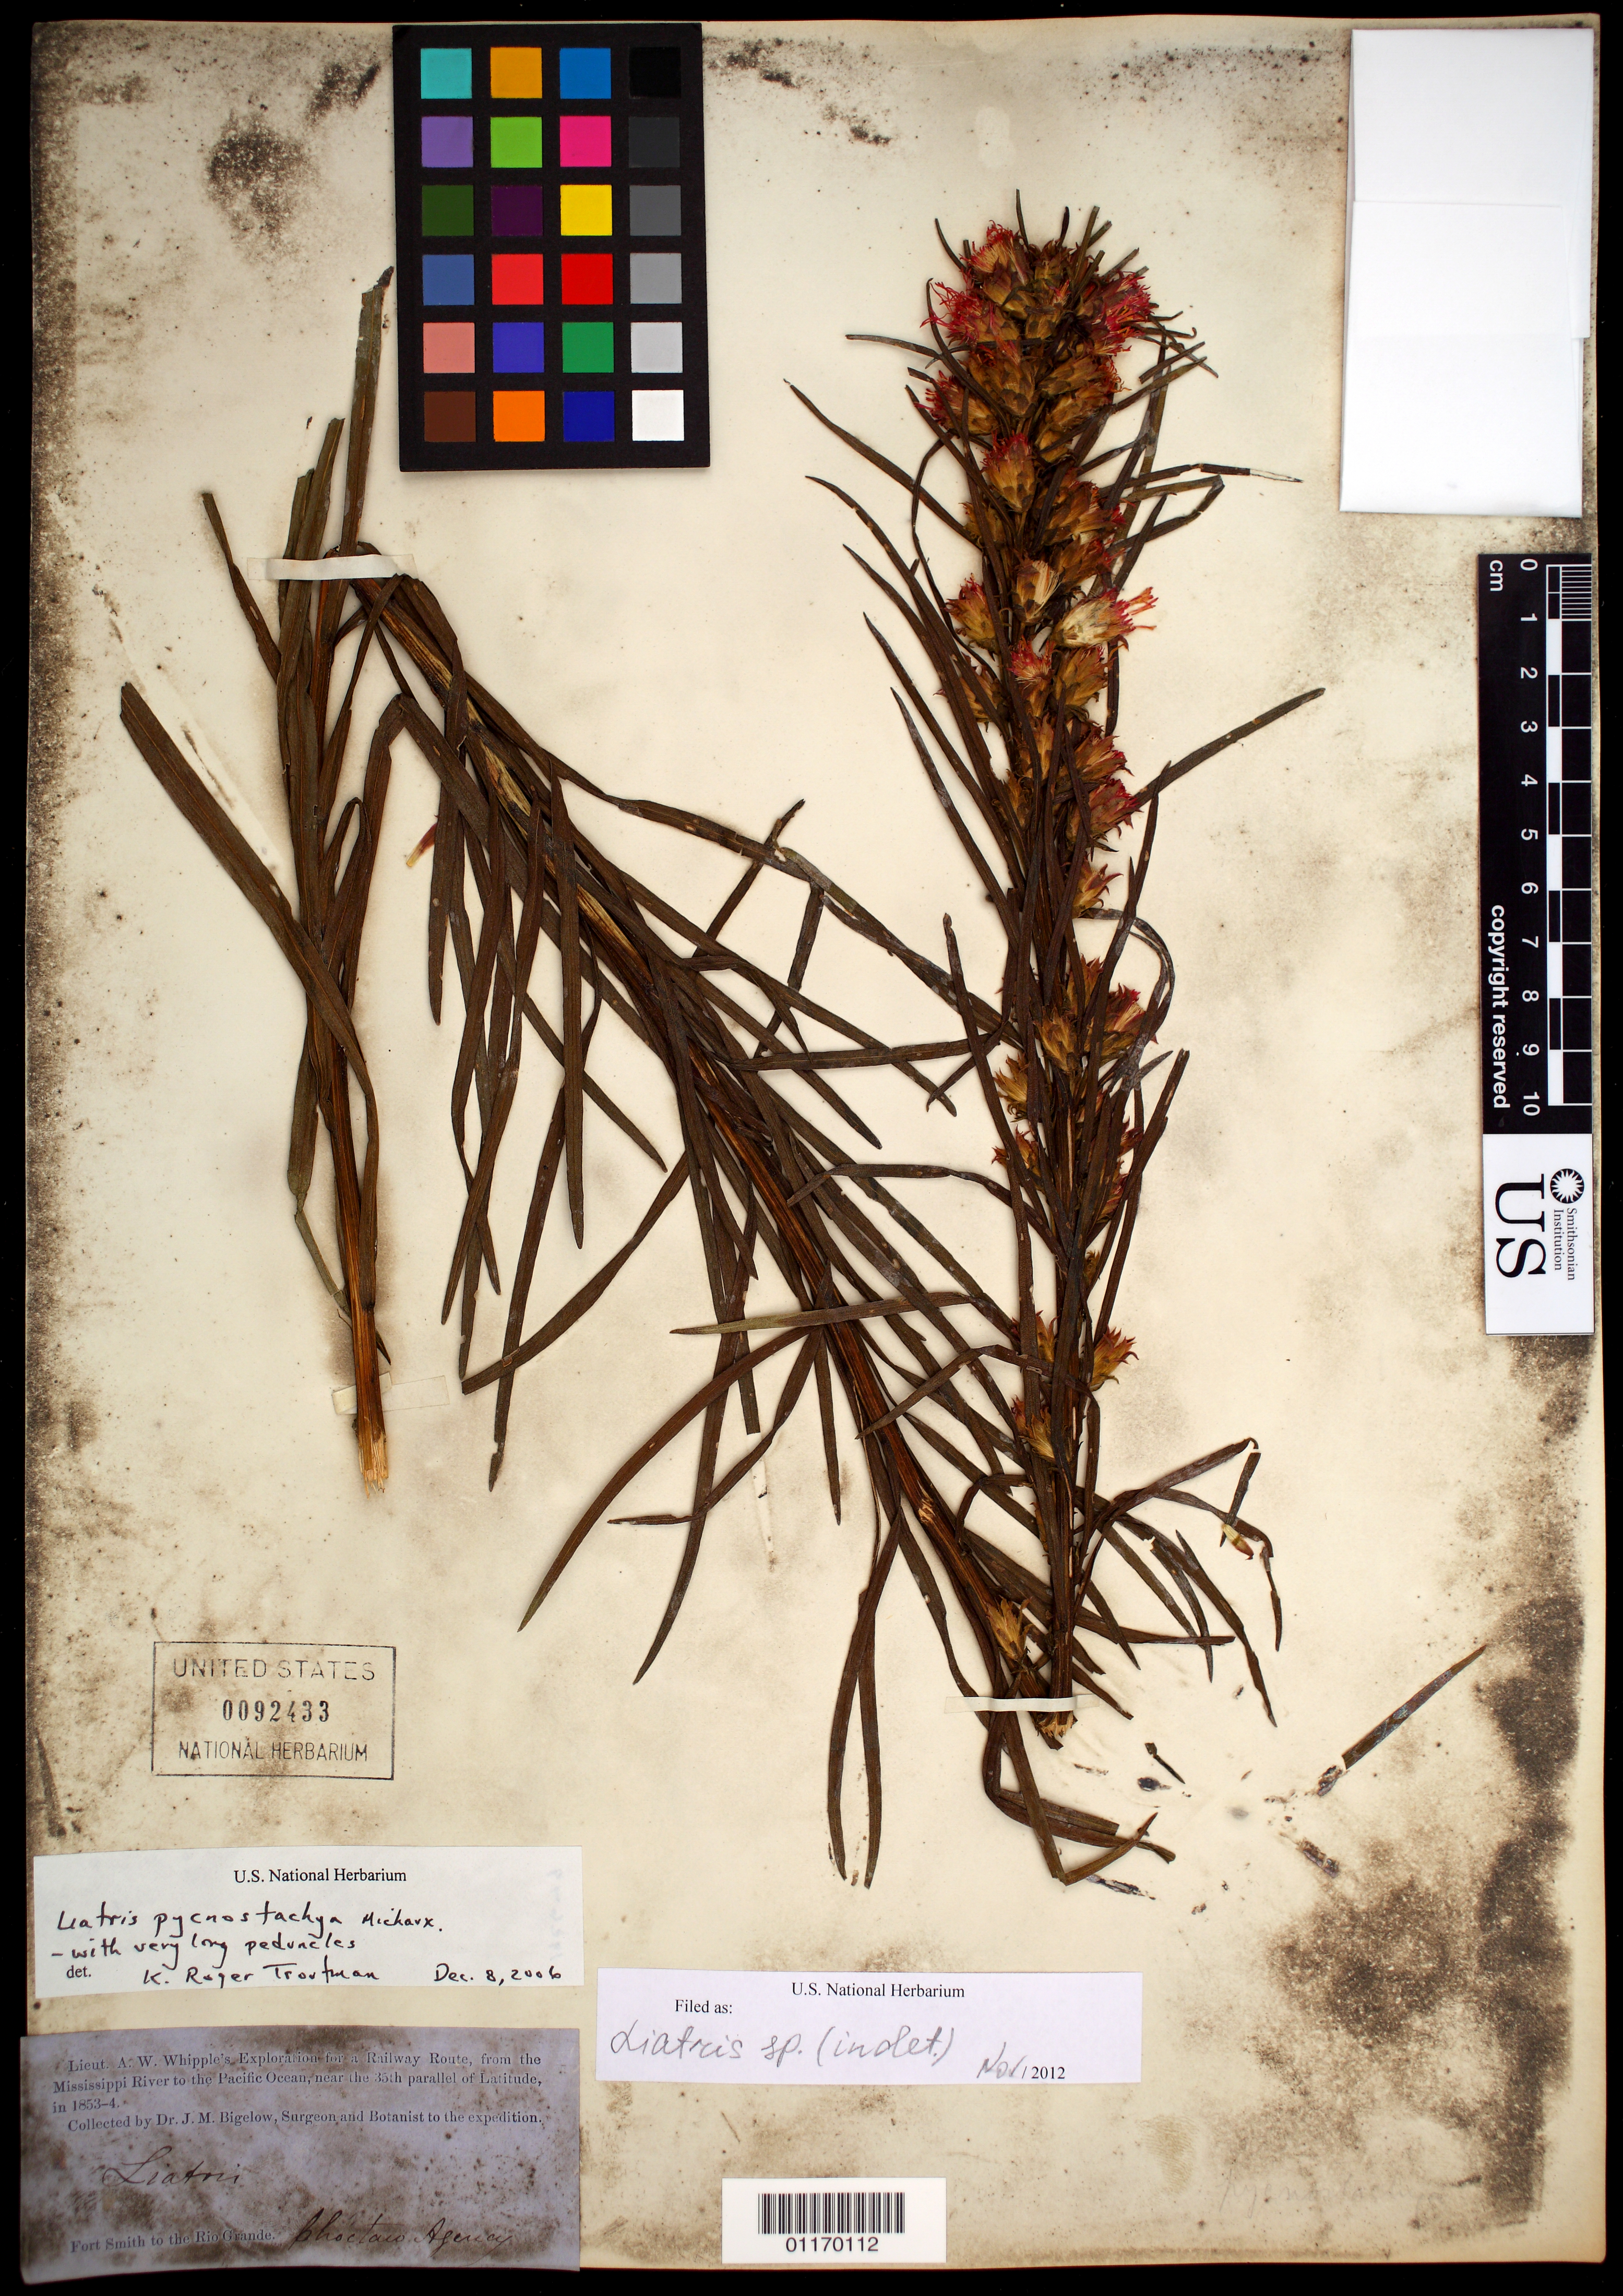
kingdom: Plantae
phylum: Tracheophyta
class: Magnoliopsida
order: Asterales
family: Asteraceae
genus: Liatris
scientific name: Liatris sp.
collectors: J. M. Bigelow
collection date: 1853/1854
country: United States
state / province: Oklahoma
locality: Choctaw Agency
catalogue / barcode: US 92433